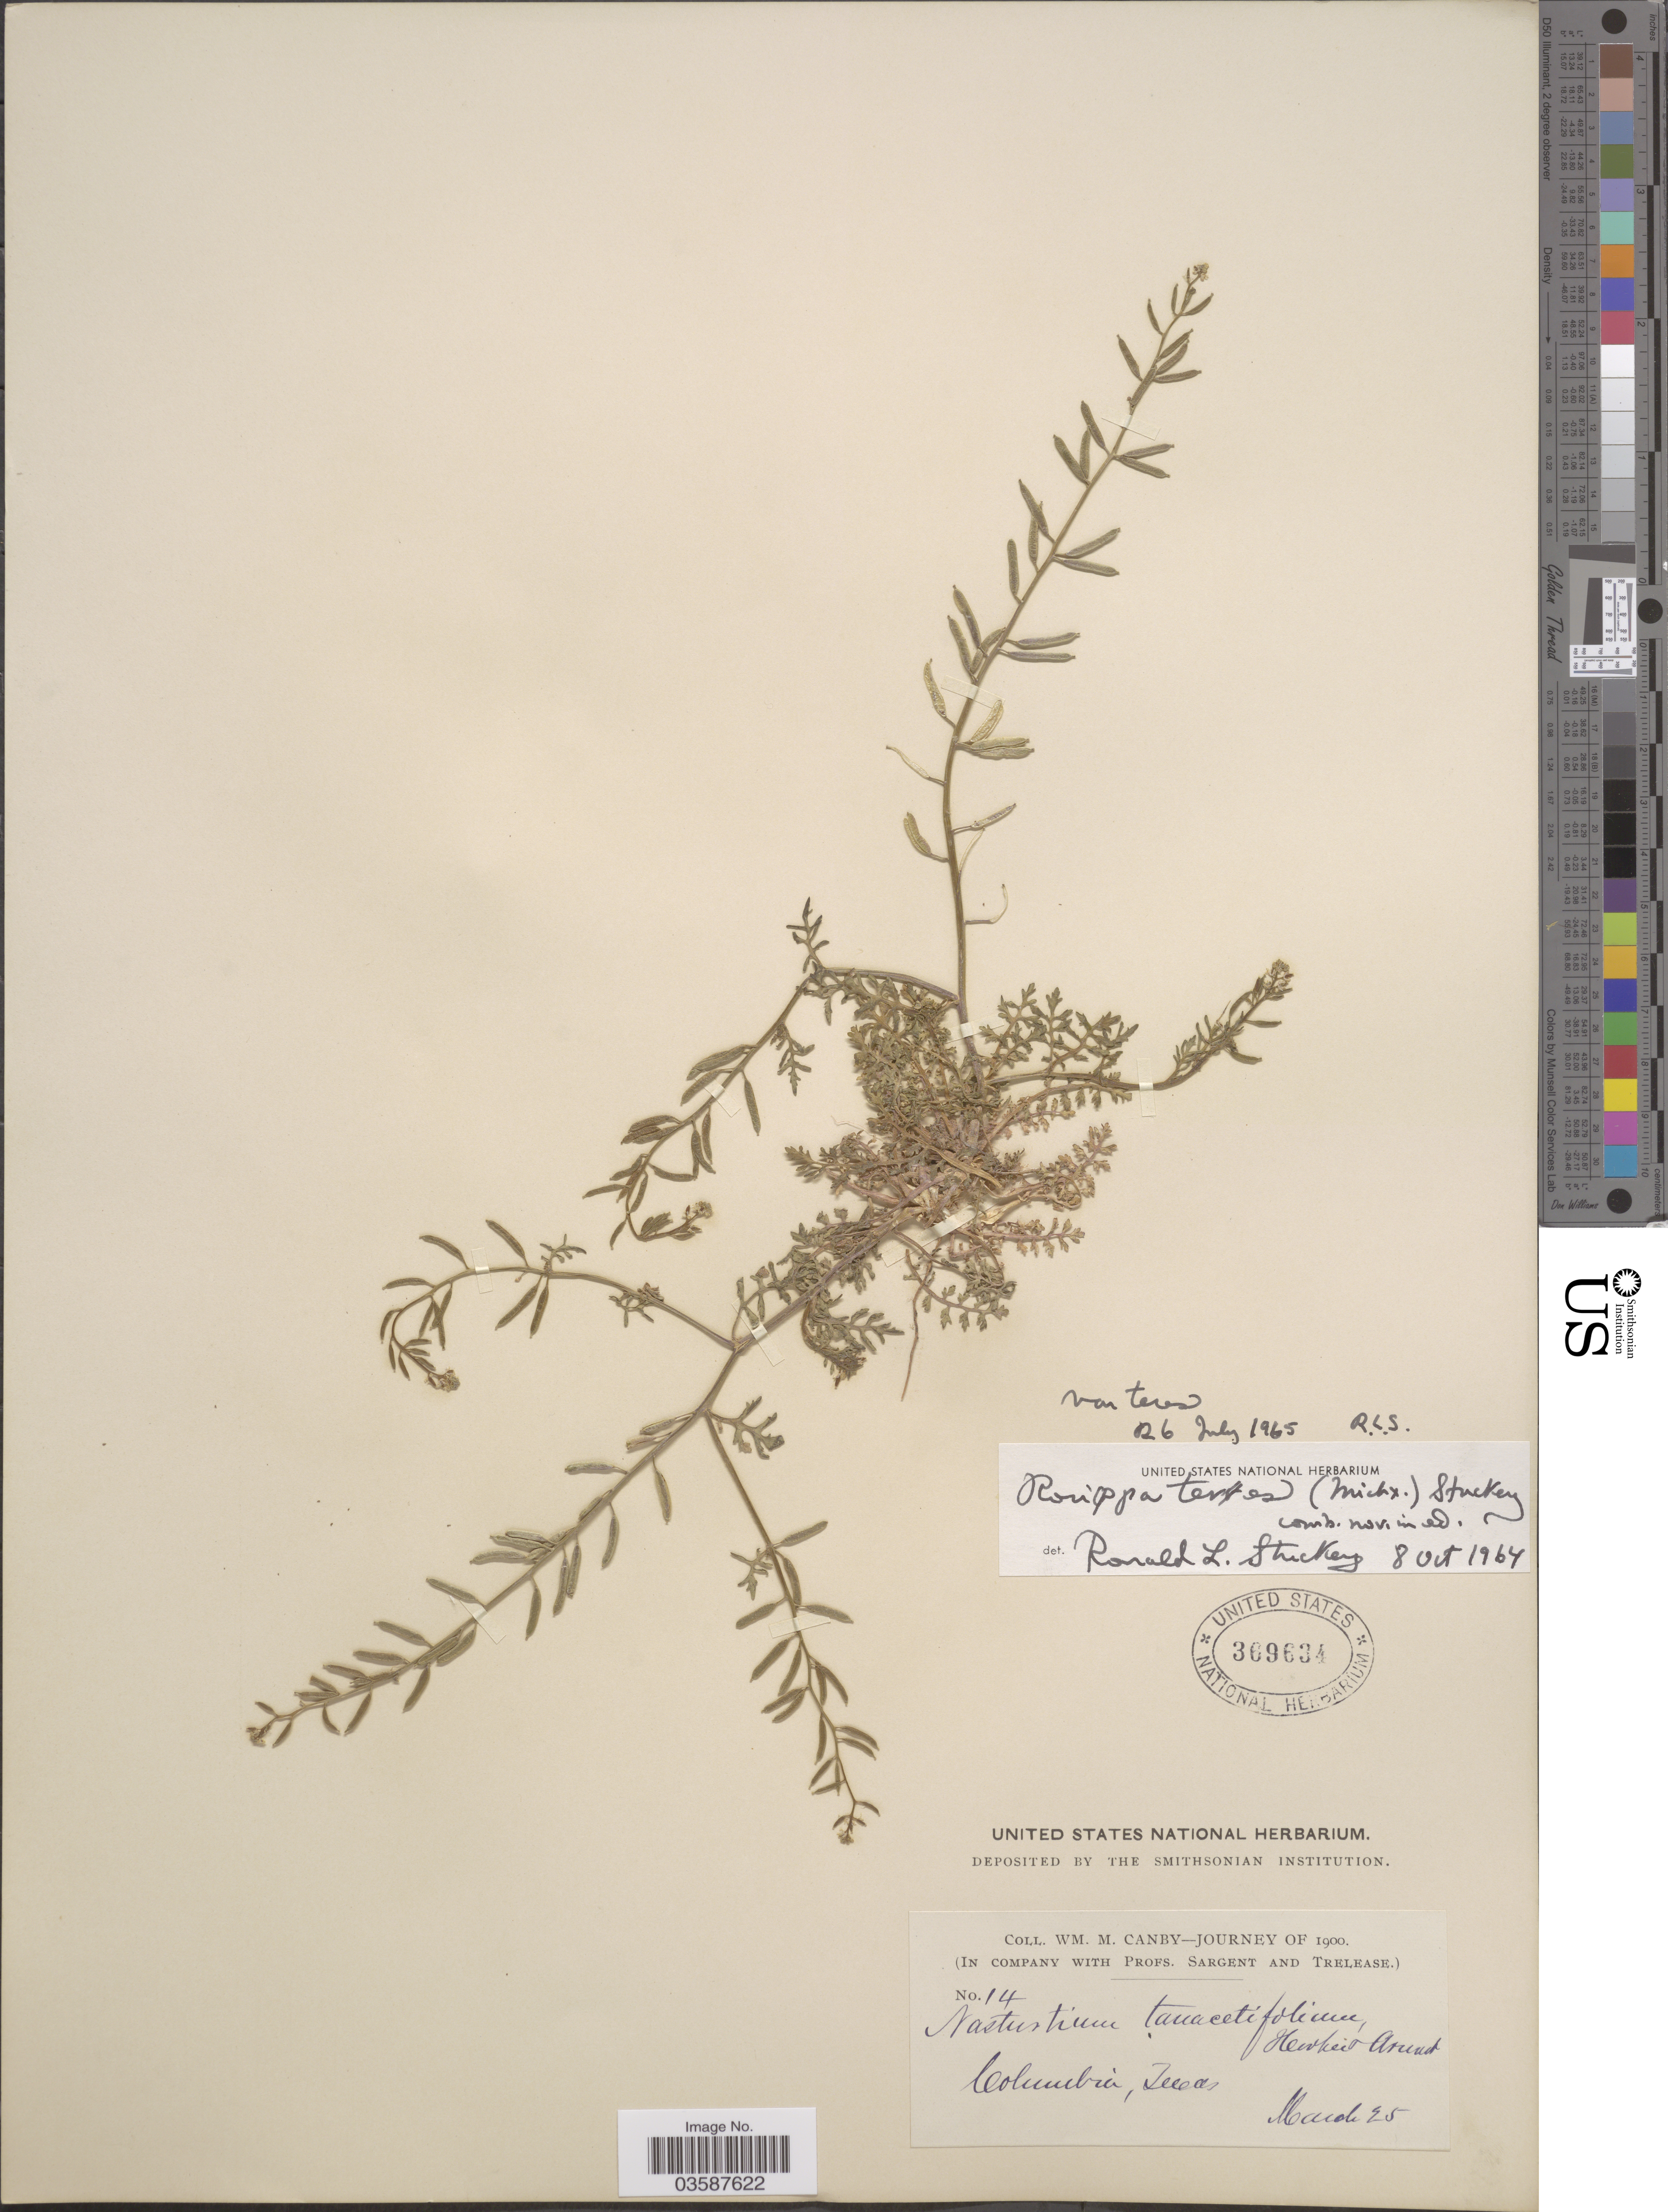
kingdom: Plantae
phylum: Tracheophyta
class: Magnoliopsida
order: Brassicales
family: Brassicaceae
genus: Rorippa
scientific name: Rorippa teres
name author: (Michx.) Stuckey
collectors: W. M. Canby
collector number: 14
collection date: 1900-03-25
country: United States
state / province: Texas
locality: Columbia.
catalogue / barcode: US 369634